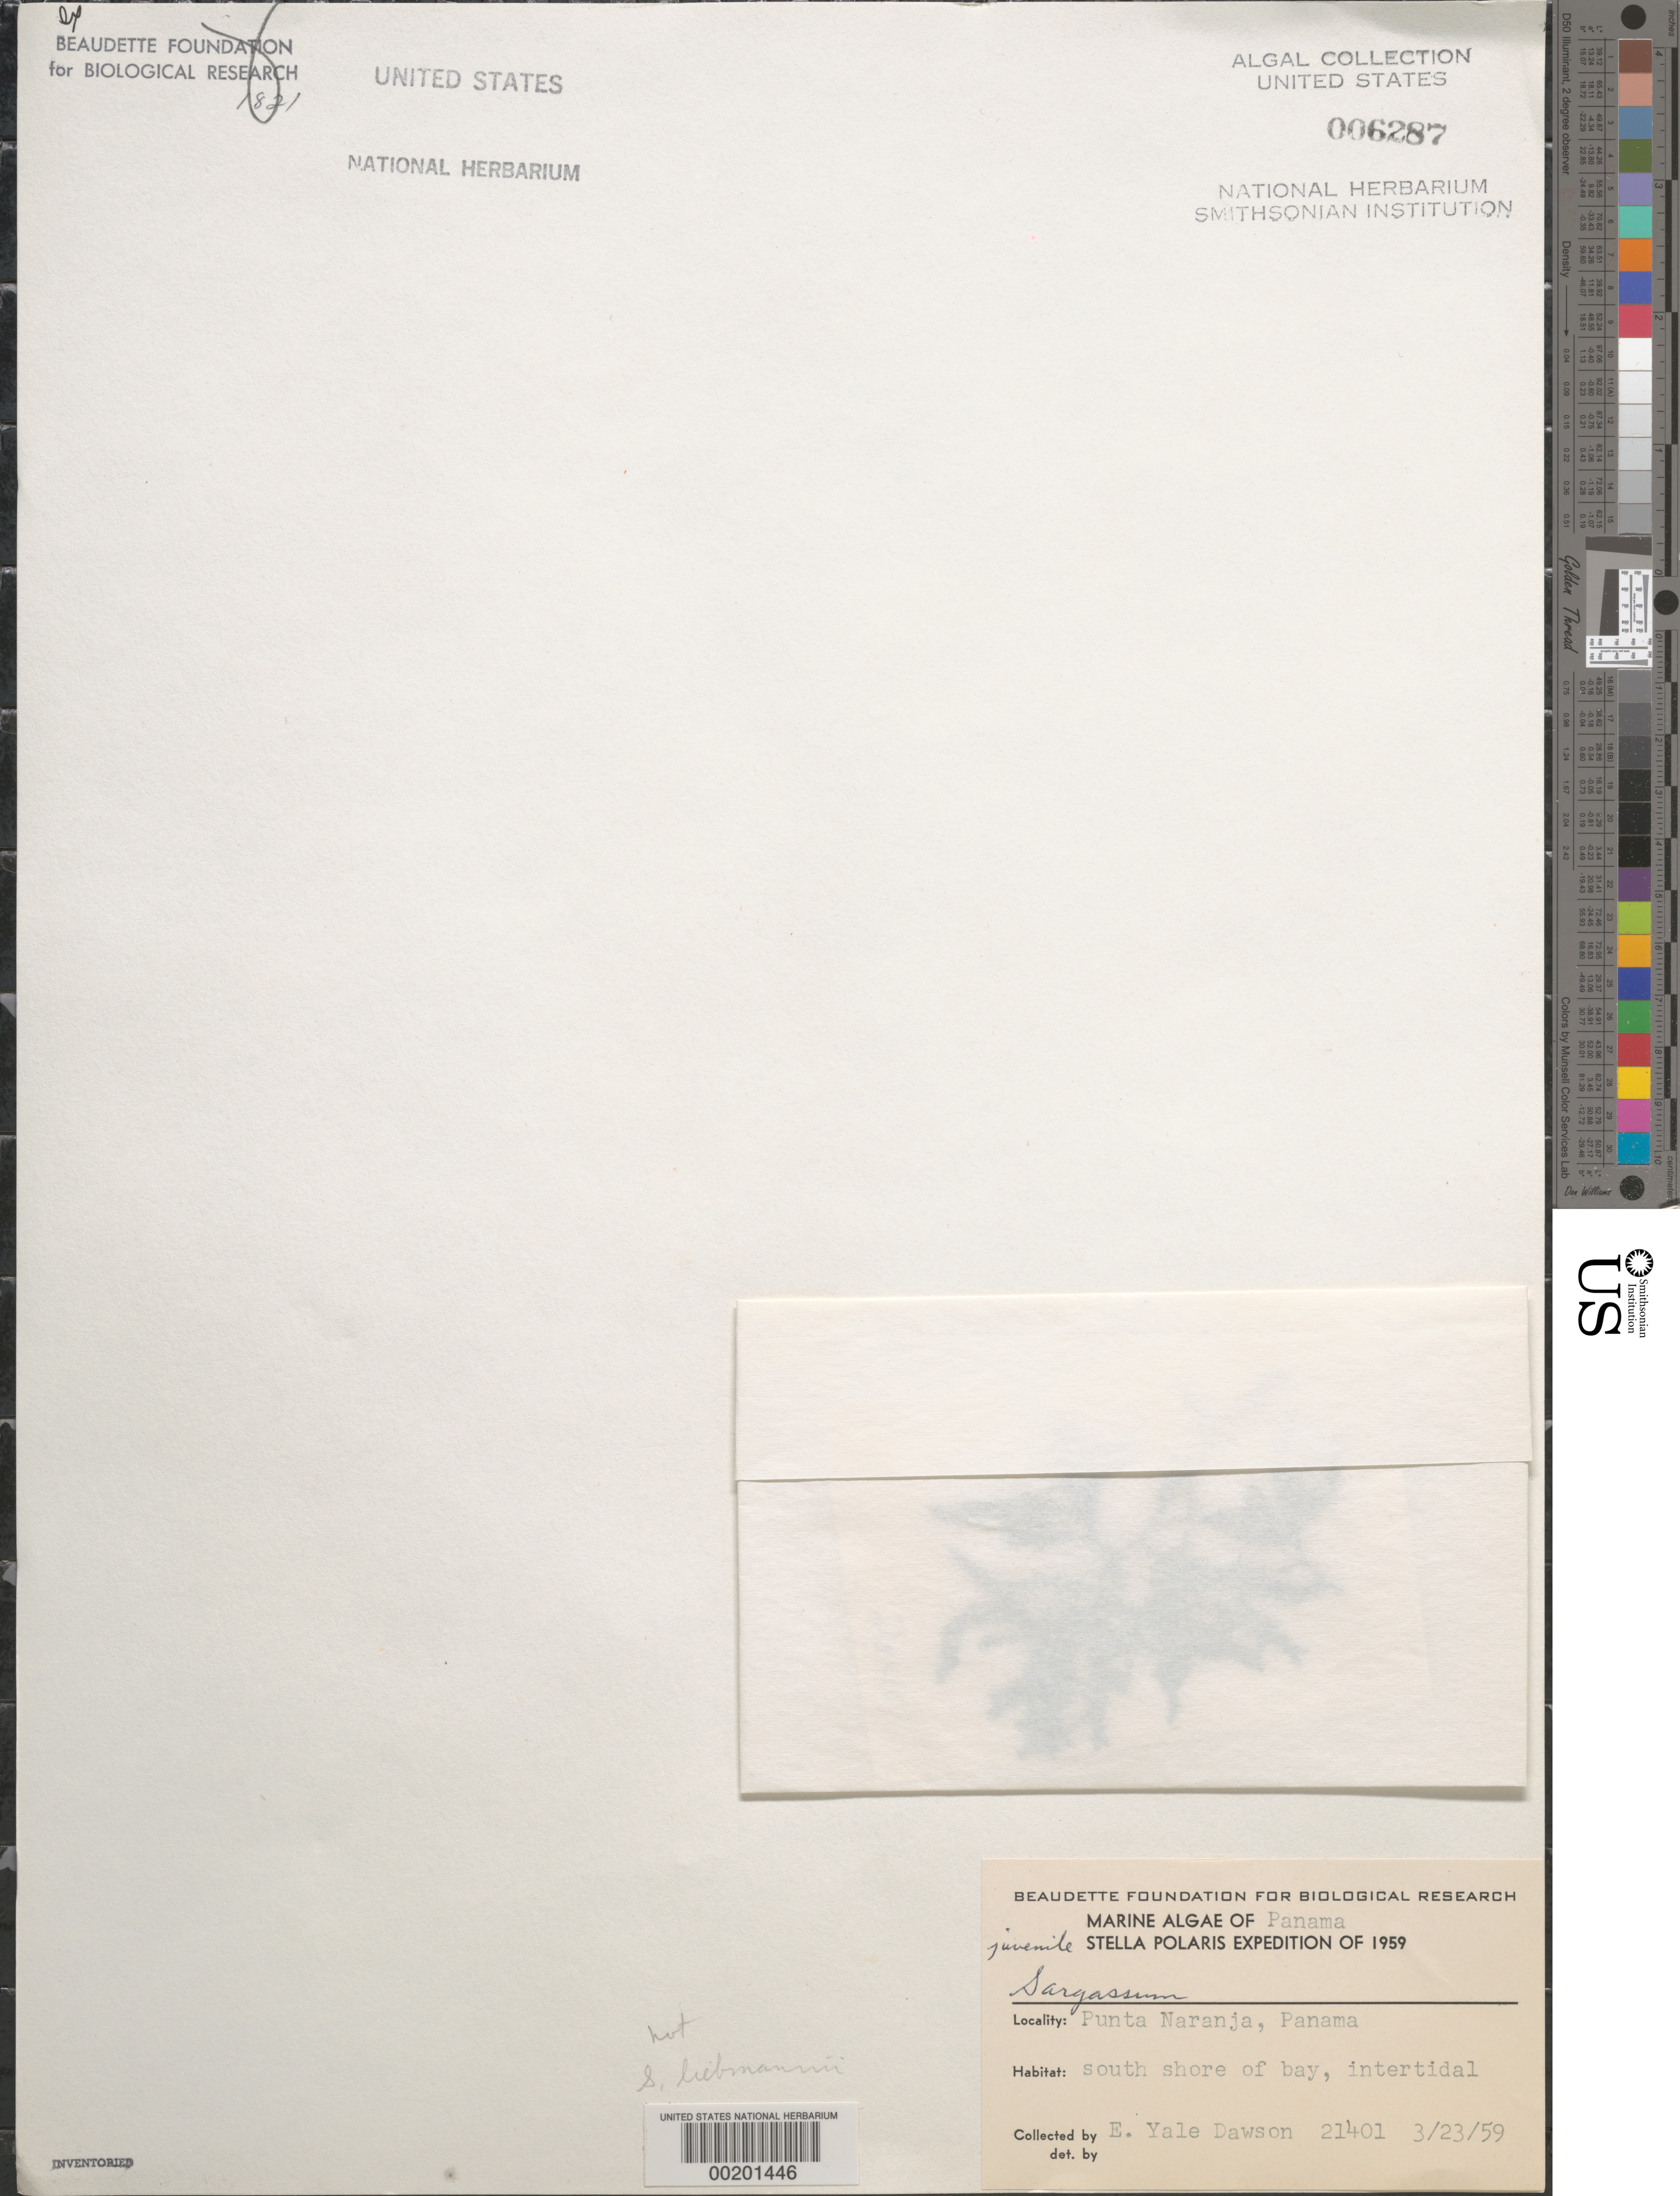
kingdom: Chromista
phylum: Ochrophyta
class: Phaeophyceae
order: Fucales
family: Sargassaceae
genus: Sargassum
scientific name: Sargassum sp.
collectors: E. Y. Dawson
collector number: EYD 21401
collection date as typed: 23 Mar 1959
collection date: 1959-03-23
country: Panama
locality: Punta Naranja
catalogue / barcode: US 6287